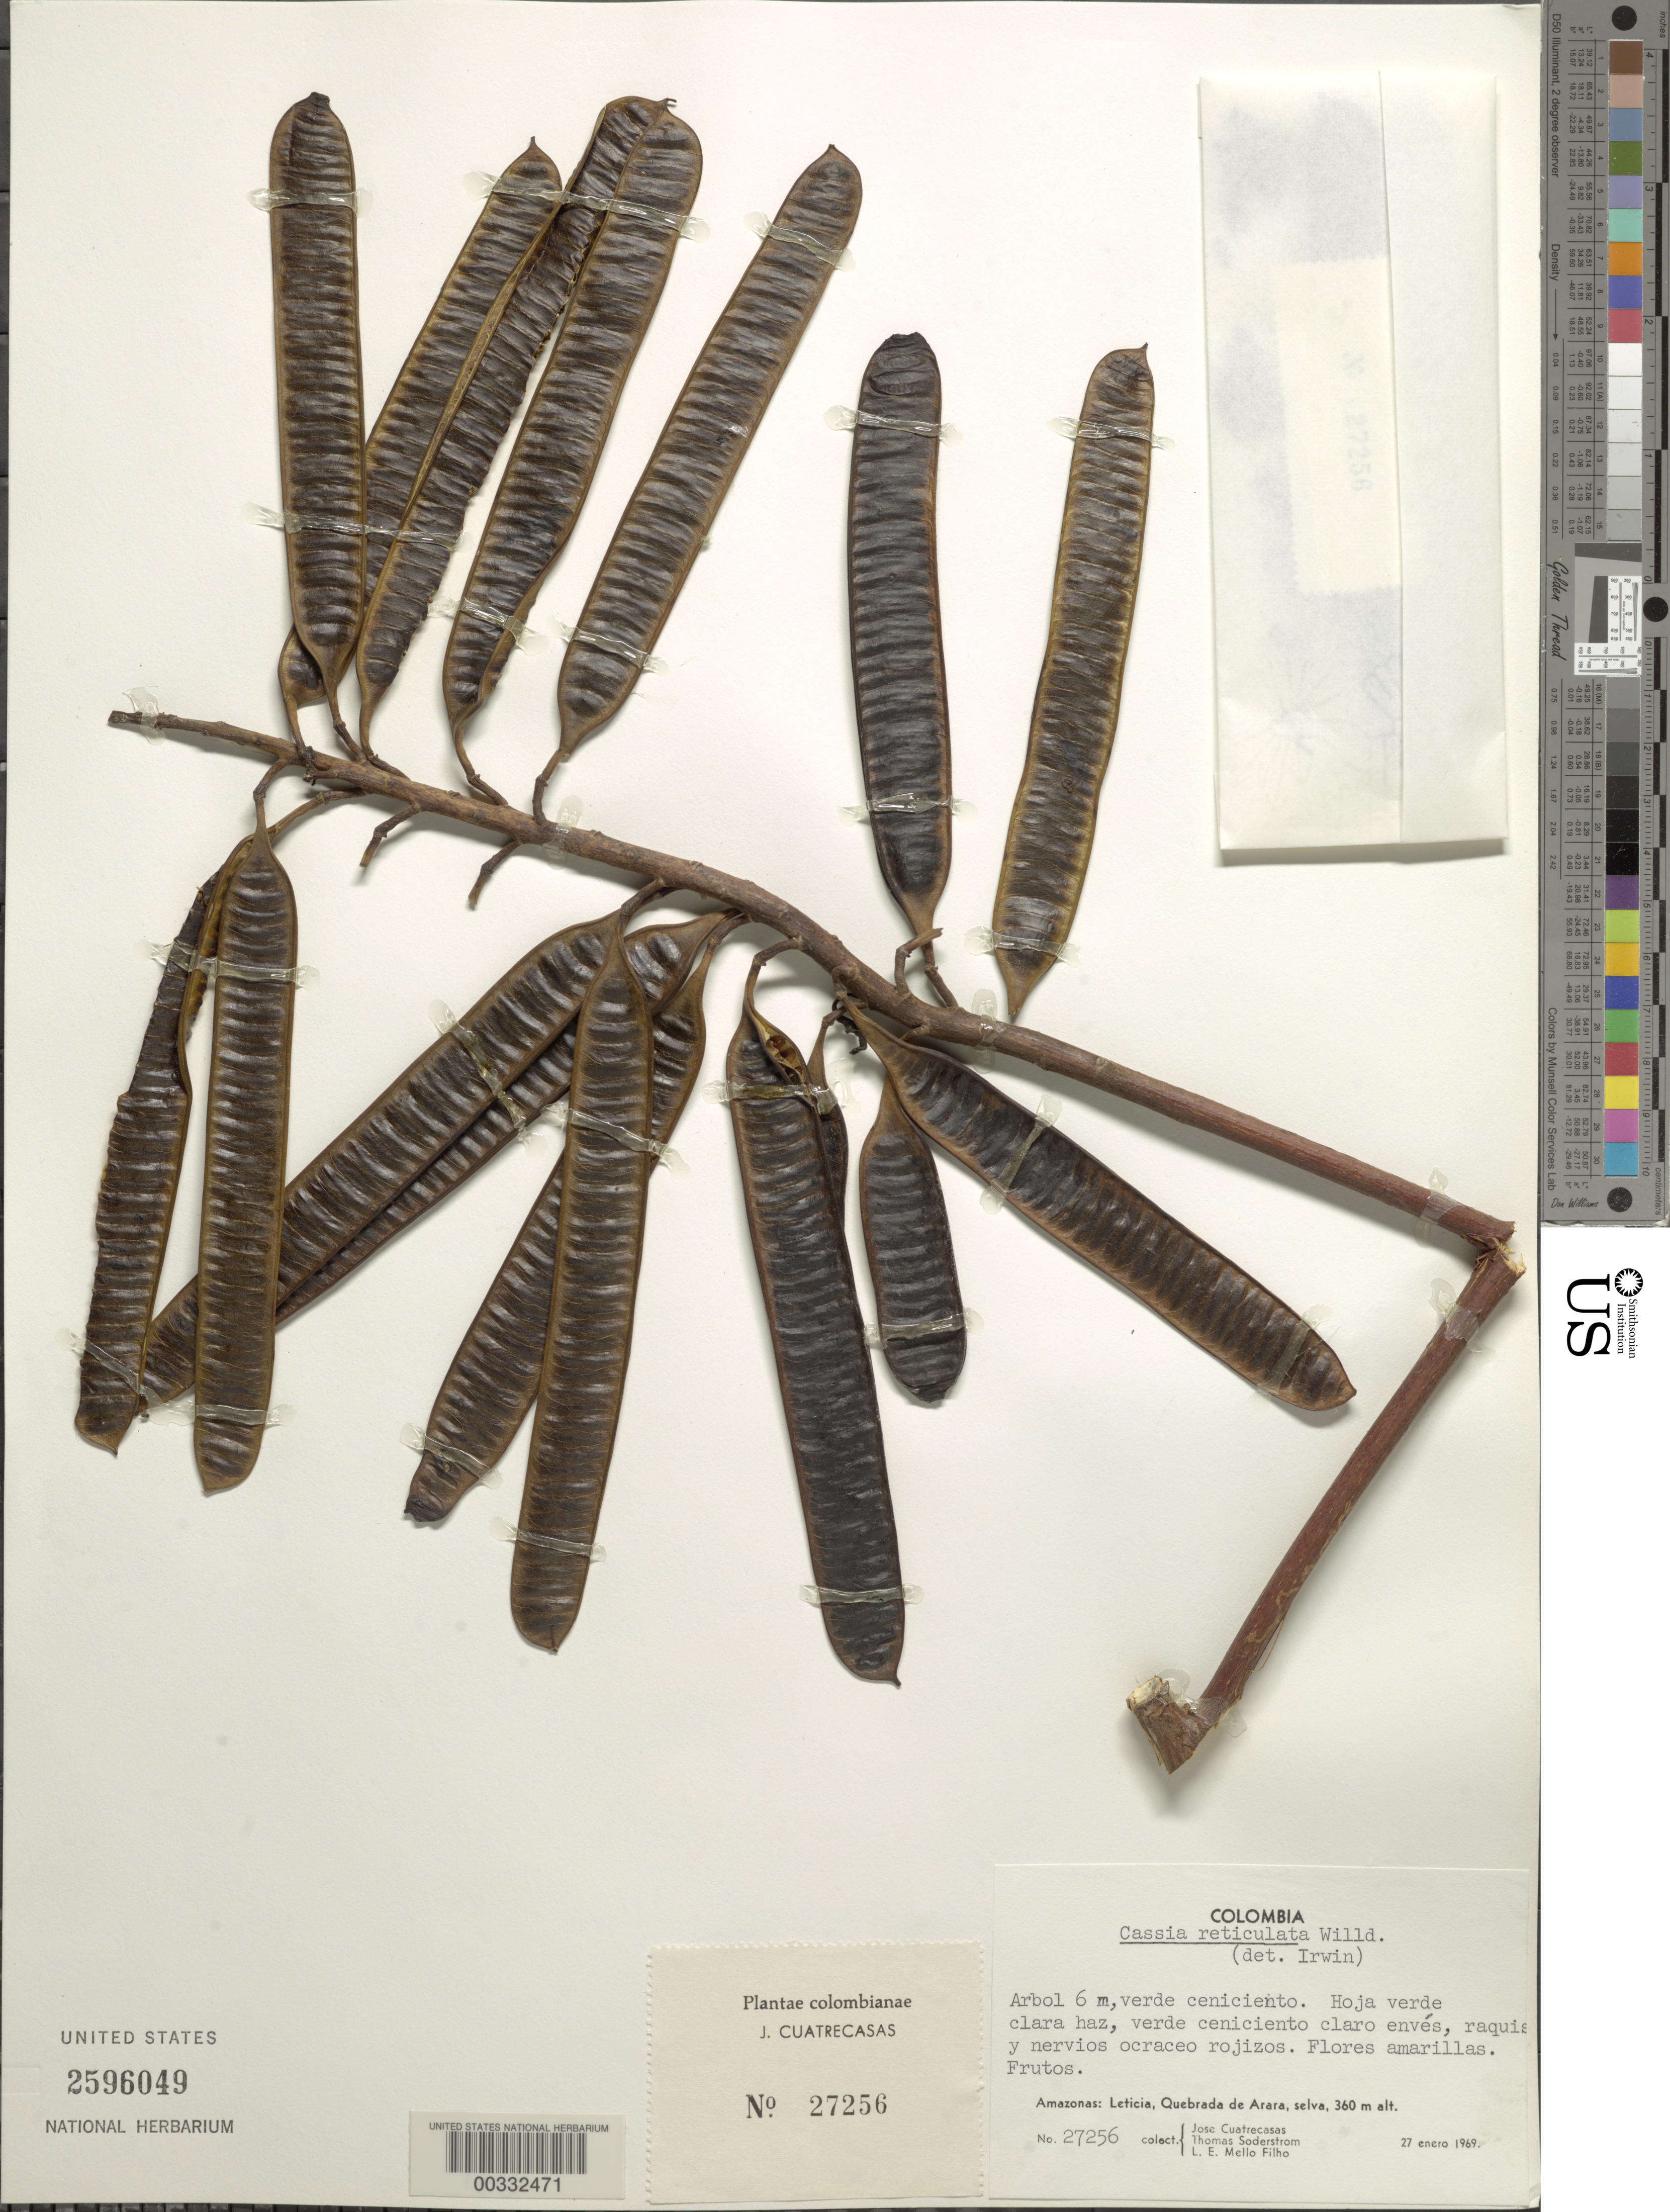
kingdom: Plantae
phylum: Tracheophyta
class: Magnoliopsida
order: Fabales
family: Fabaceae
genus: Senna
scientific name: Senna reticulata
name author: (Willd.) H.S. Irwin & Barneby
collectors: J. Cuatrecasas, T. R. Soderstrom & L. Mello Jr.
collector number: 27256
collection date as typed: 27 Jan 1969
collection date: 1969-01-27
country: Colombia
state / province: Amazônas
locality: Leticia, Quebrada de Arara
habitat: Forest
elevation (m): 360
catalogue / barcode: US 2596049